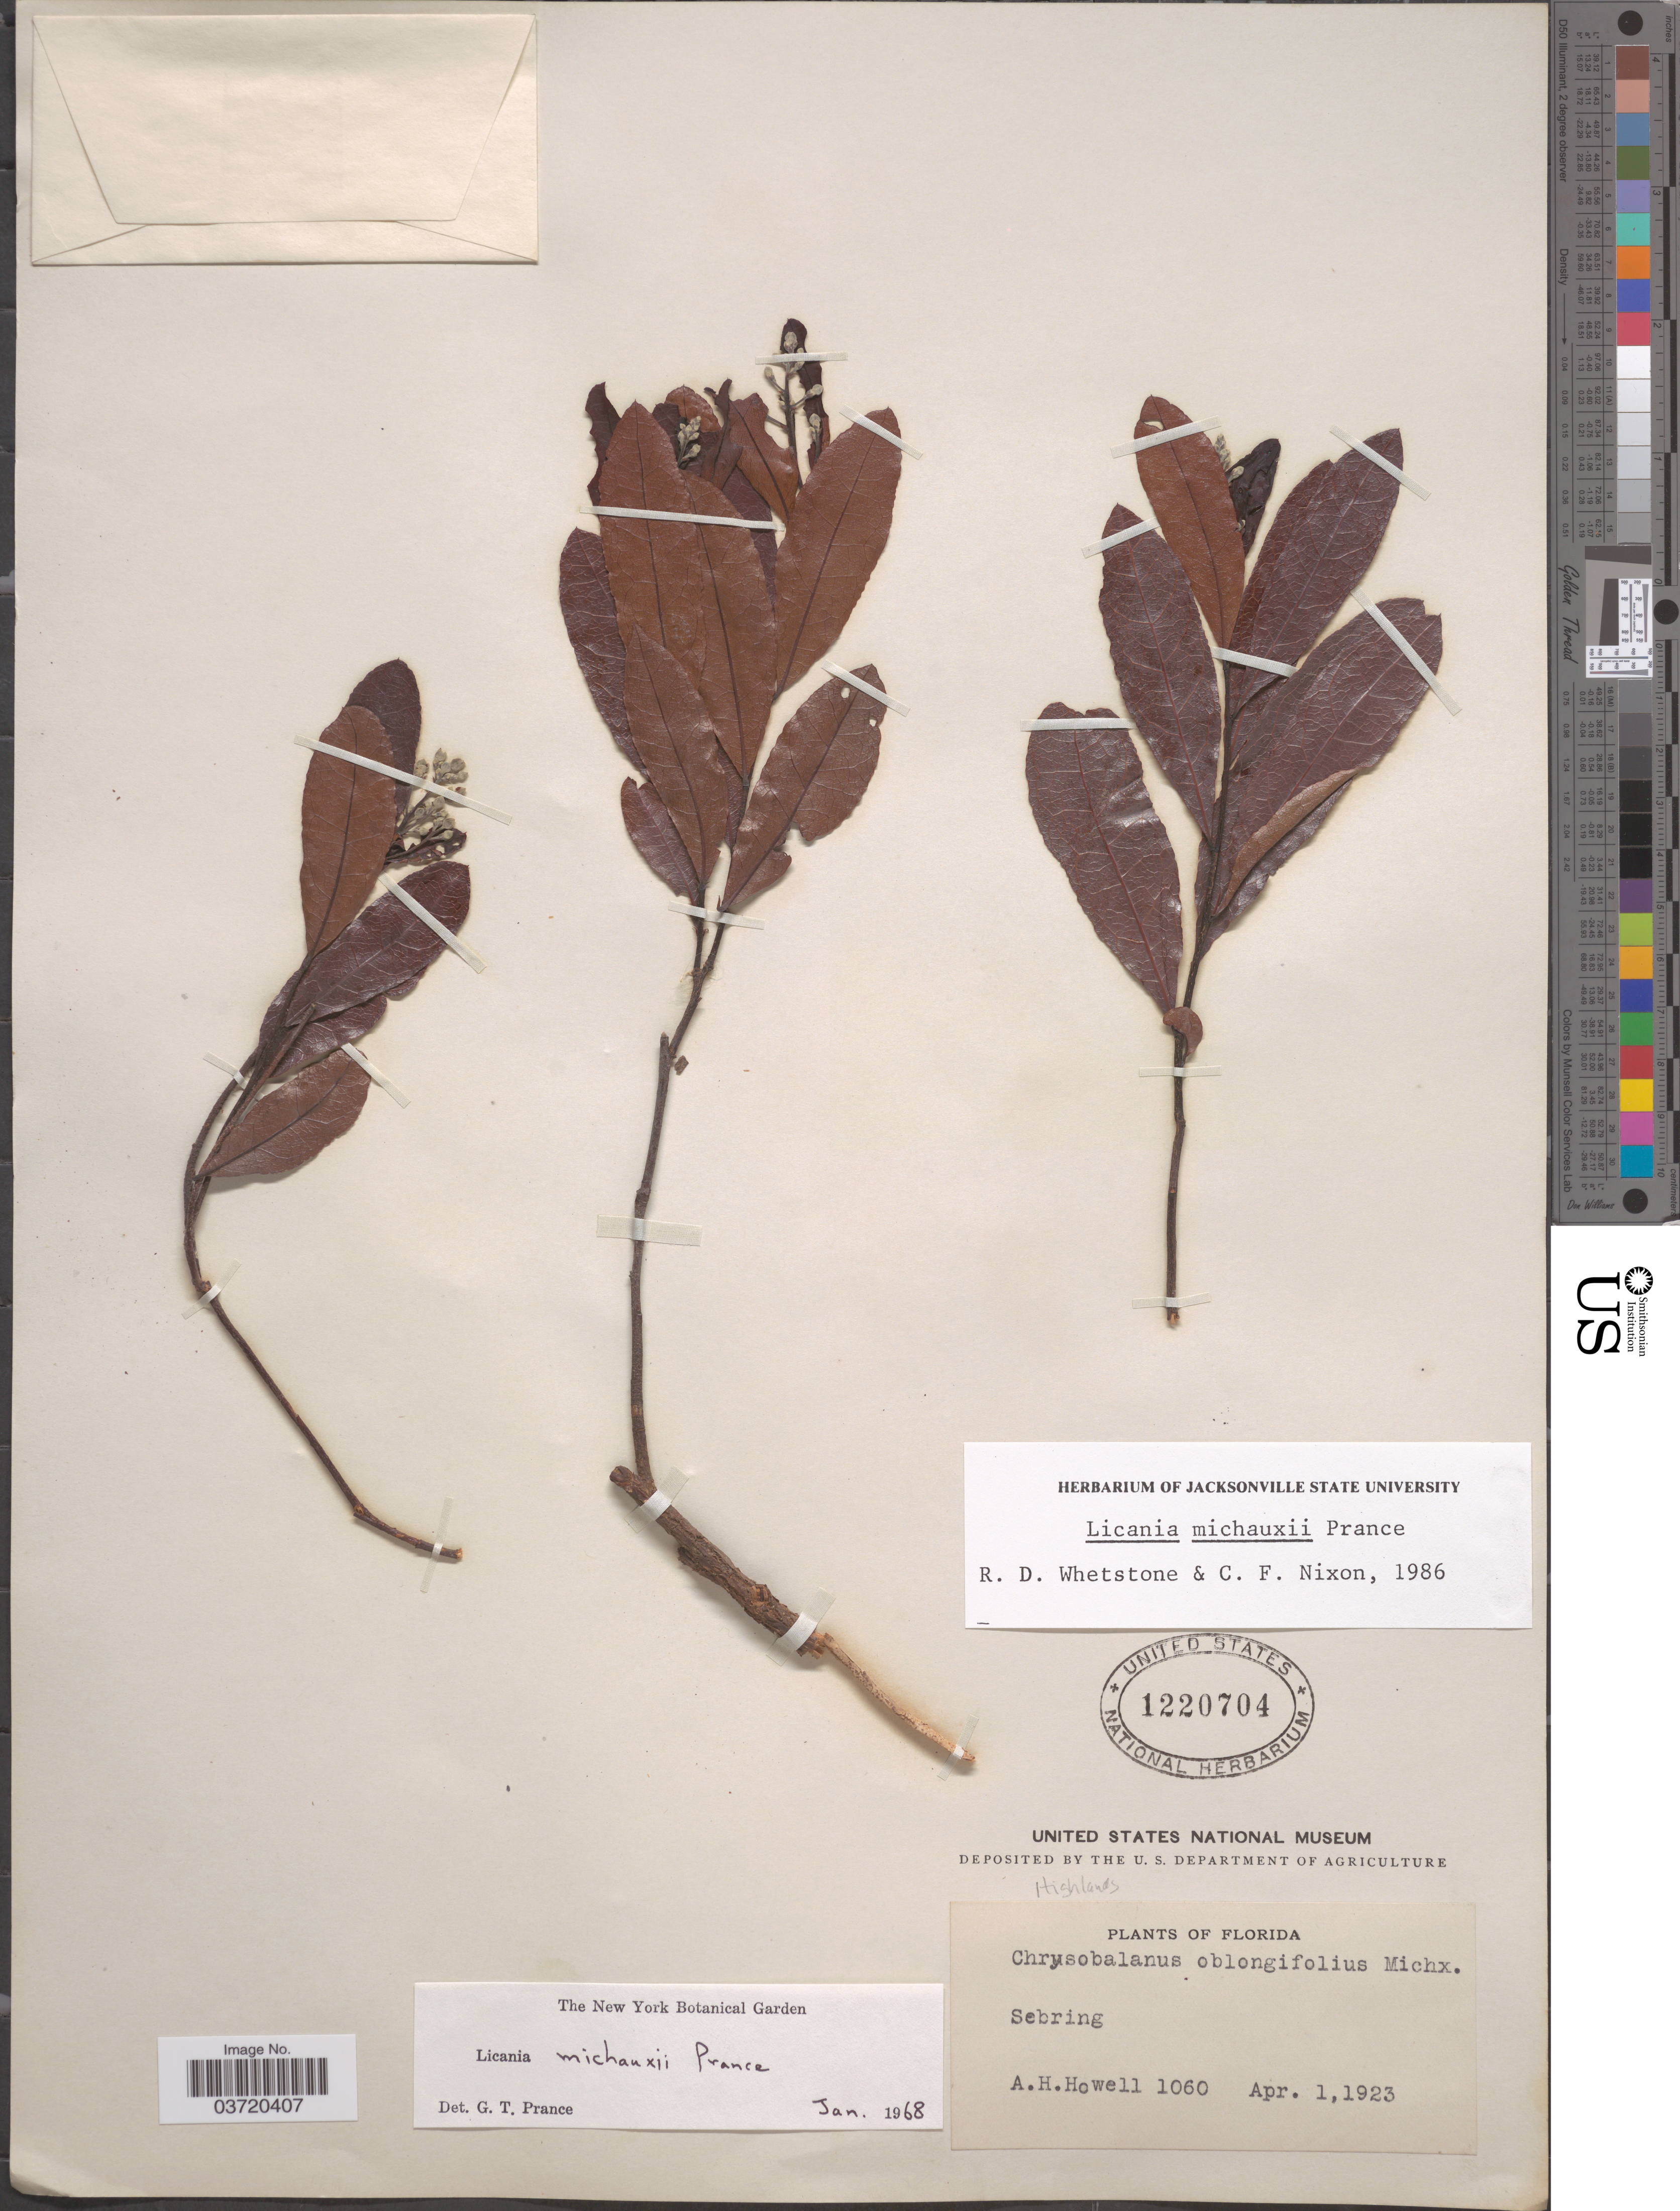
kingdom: Plantae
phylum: Tracheophyta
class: Magnoliopsida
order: Malpighiales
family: Chrysobalanaceae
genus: Geobalanus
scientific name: Geobalanus oblongifolius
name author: (Michx.) Small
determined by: Strong, M. T., (US), Smithsonian Institution - National Museum of Natural History (UNITED STATES)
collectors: A. Howell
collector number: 1060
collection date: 1923-04-01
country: United States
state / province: Florida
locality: Sebring. Highlands.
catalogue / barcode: US 1220704